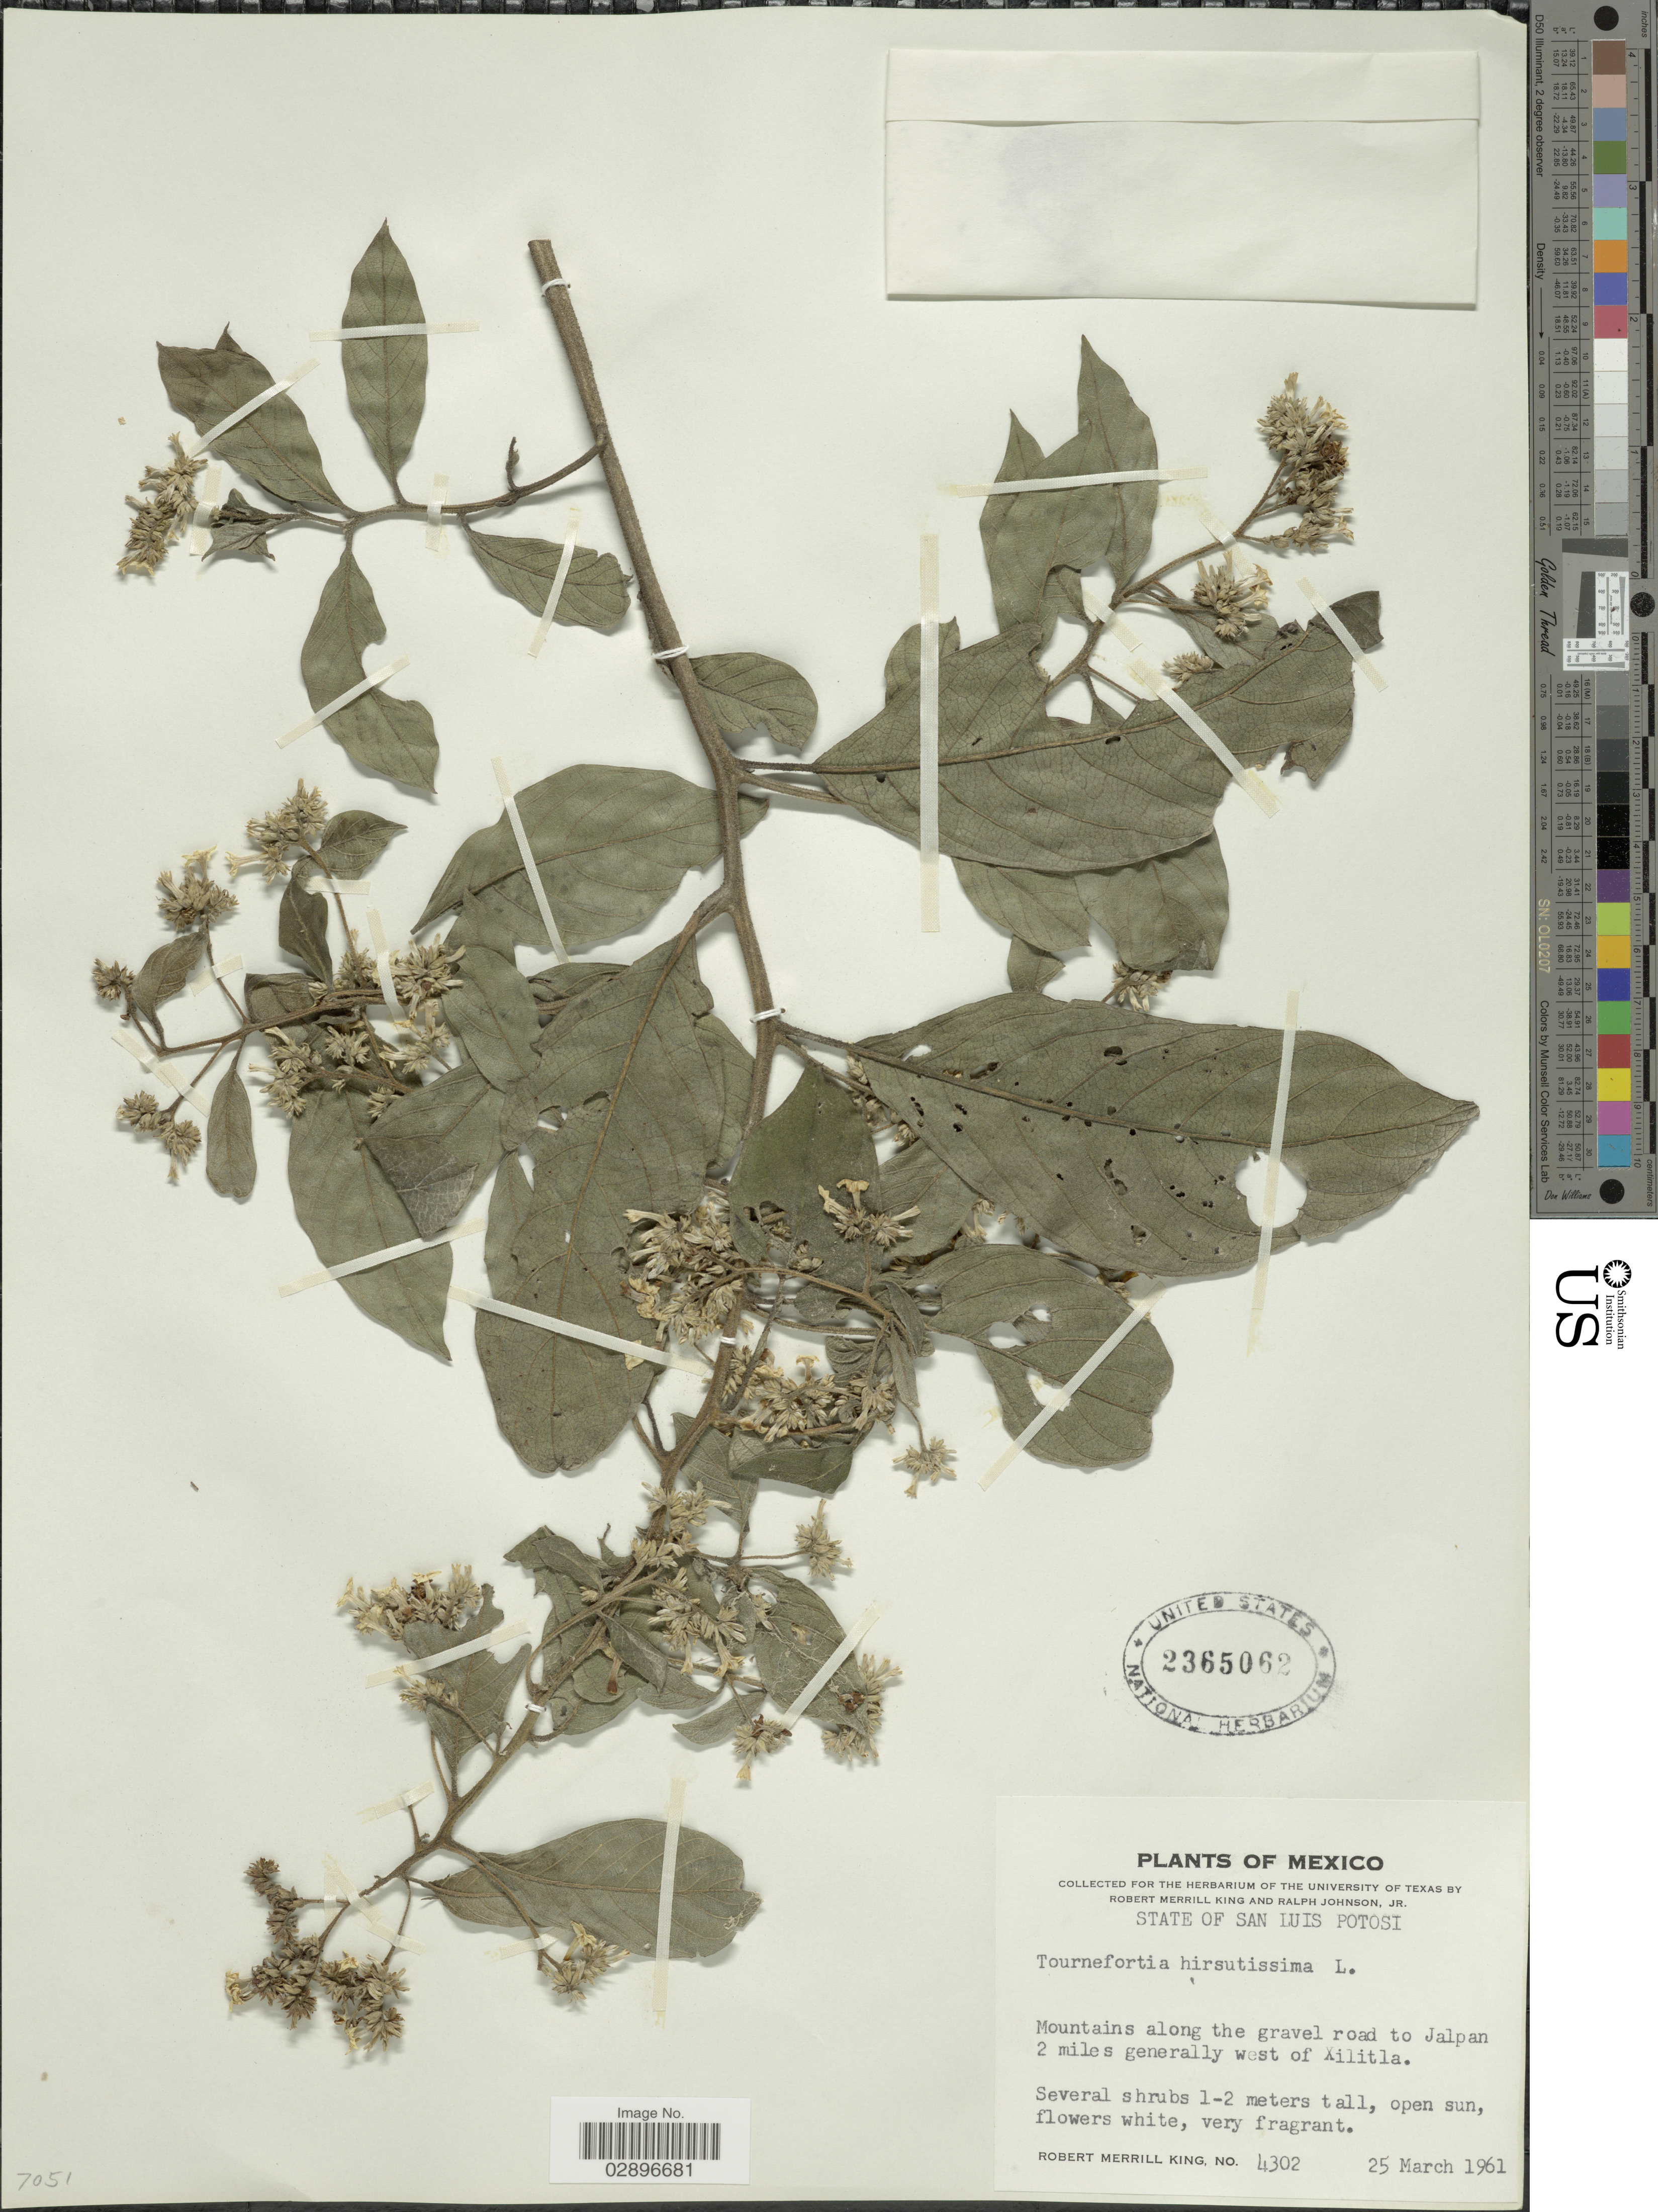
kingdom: Plantae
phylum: Tracheophyta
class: Magnoliopsida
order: Boraginales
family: Heliotropiaceae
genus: Tournefortia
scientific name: Tournefortia hirsutissima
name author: L.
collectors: R. M. King & R. Johnson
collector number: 4302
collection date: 1961-03-25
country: Mexico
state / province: San Luis Potosí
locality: Mountains along the gravel road to Jalpan 2 miles generally west of Xilitla.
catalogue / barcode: US 2365062